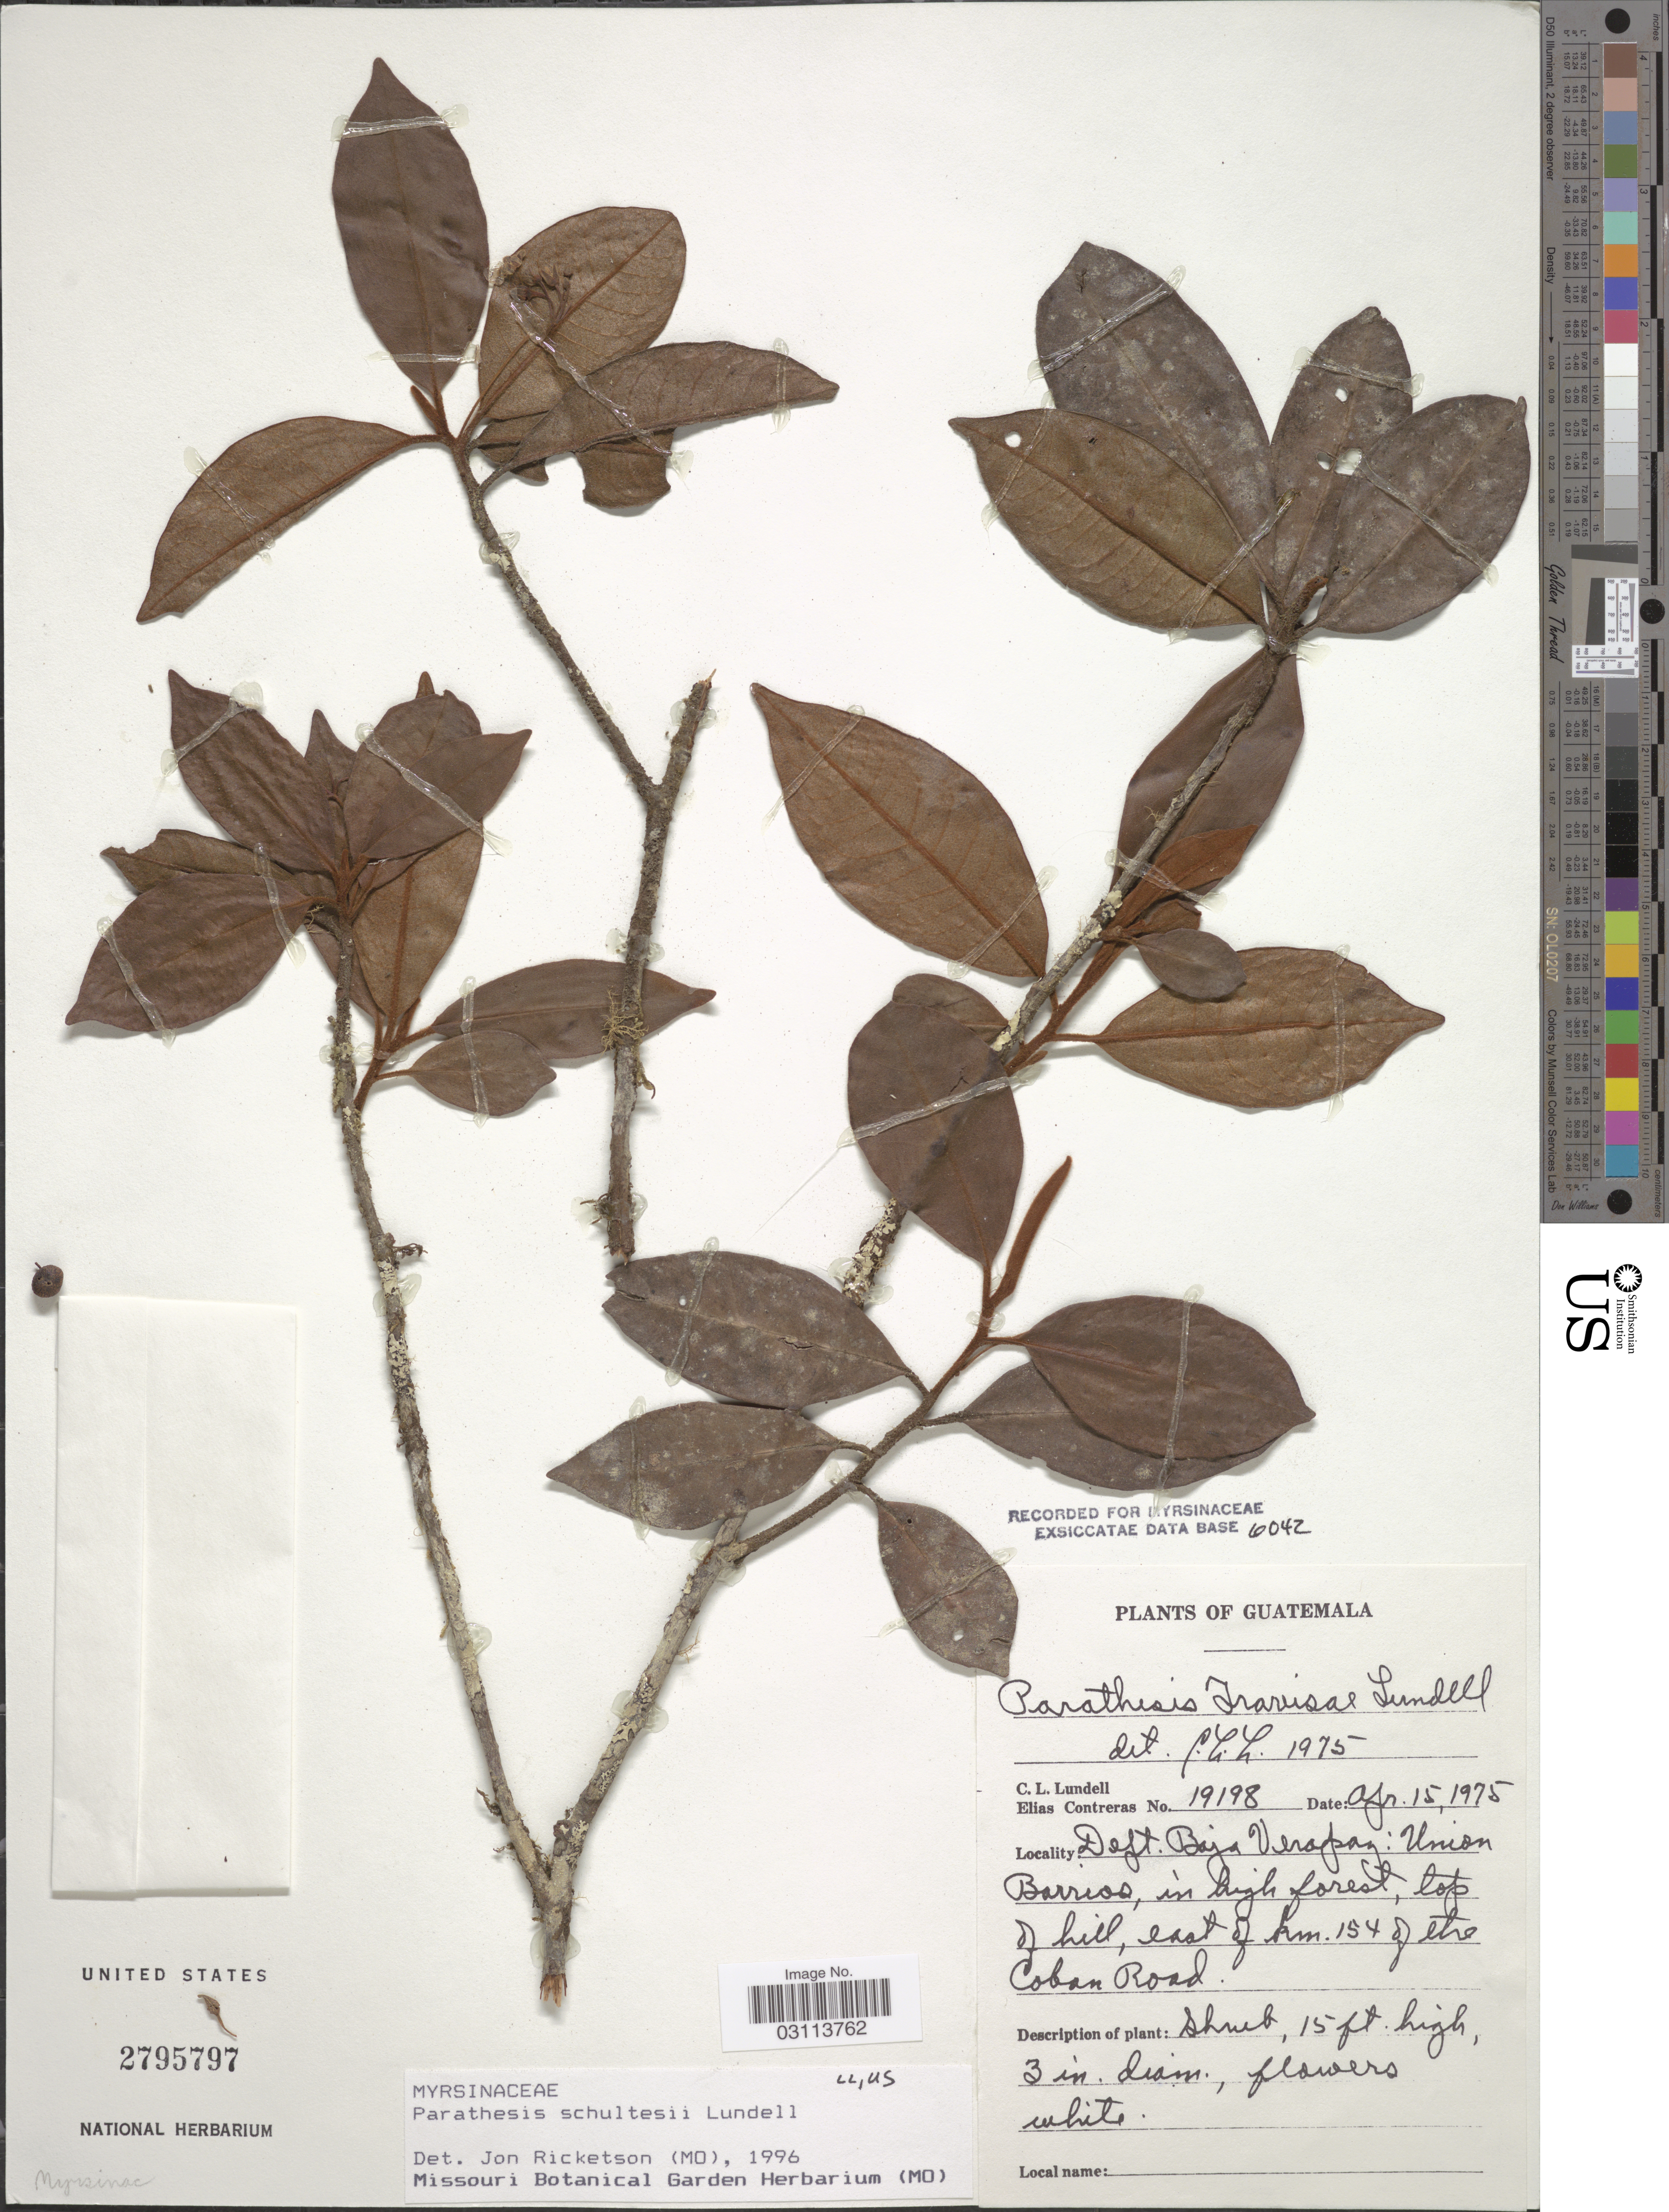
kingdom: Plantae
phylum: Tracheophyta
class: Magnoliopsida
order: Ericales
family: Primulaceae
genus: Parathesis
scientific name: Parathesis schultesii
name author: Lundell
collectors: C. L. Lundell & E. Contreras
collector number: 19198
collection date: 1975-04-15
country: Guatemala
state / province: Baja Verapaz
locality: Union Barrios, in high forest, top of hill, east of km.154 of the Coban Road.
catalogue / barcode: US 2795797